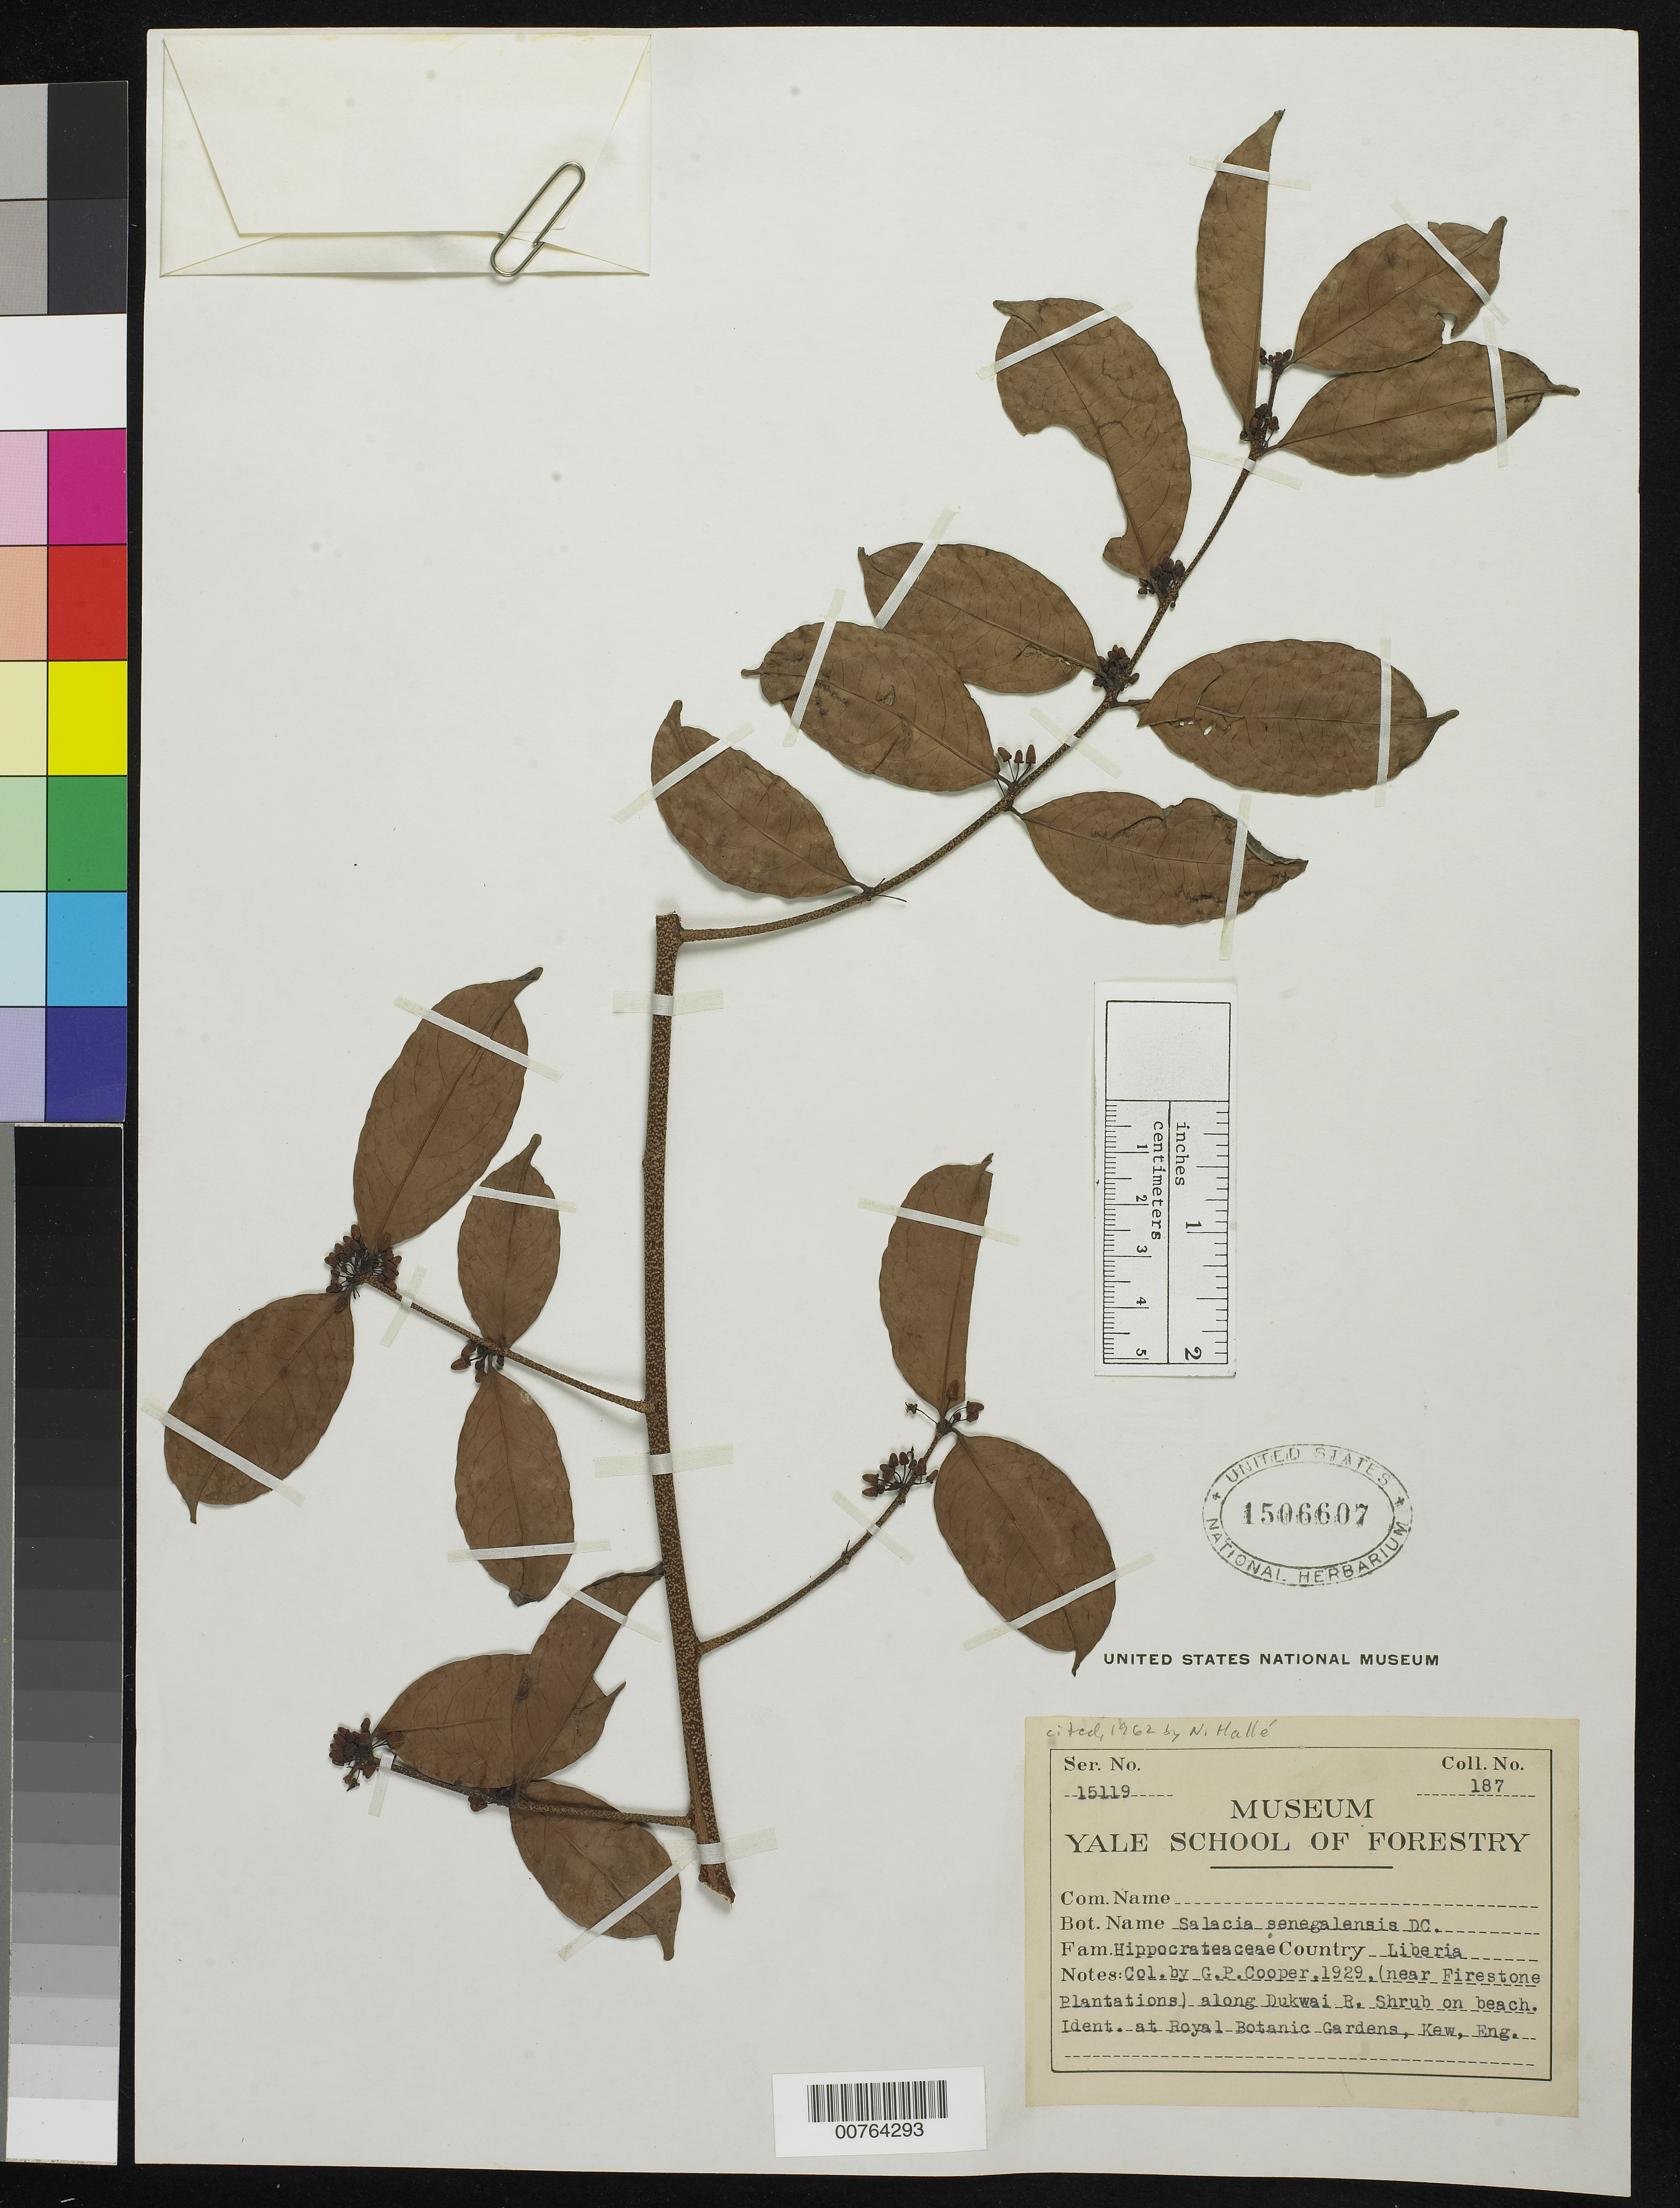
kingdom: Plantae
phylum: Tracheophyta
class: Magnoliopsida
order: Celastrales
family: Celastraceae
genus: Salacia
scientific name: Salacia senegalensis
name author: (Lam.) DC.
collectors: G. Cooper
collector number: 187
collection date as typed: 1929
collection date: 1929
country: Liberia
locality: (near Firestone Plantations) along Dukwai River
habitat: Beach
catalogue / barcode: US 1506607